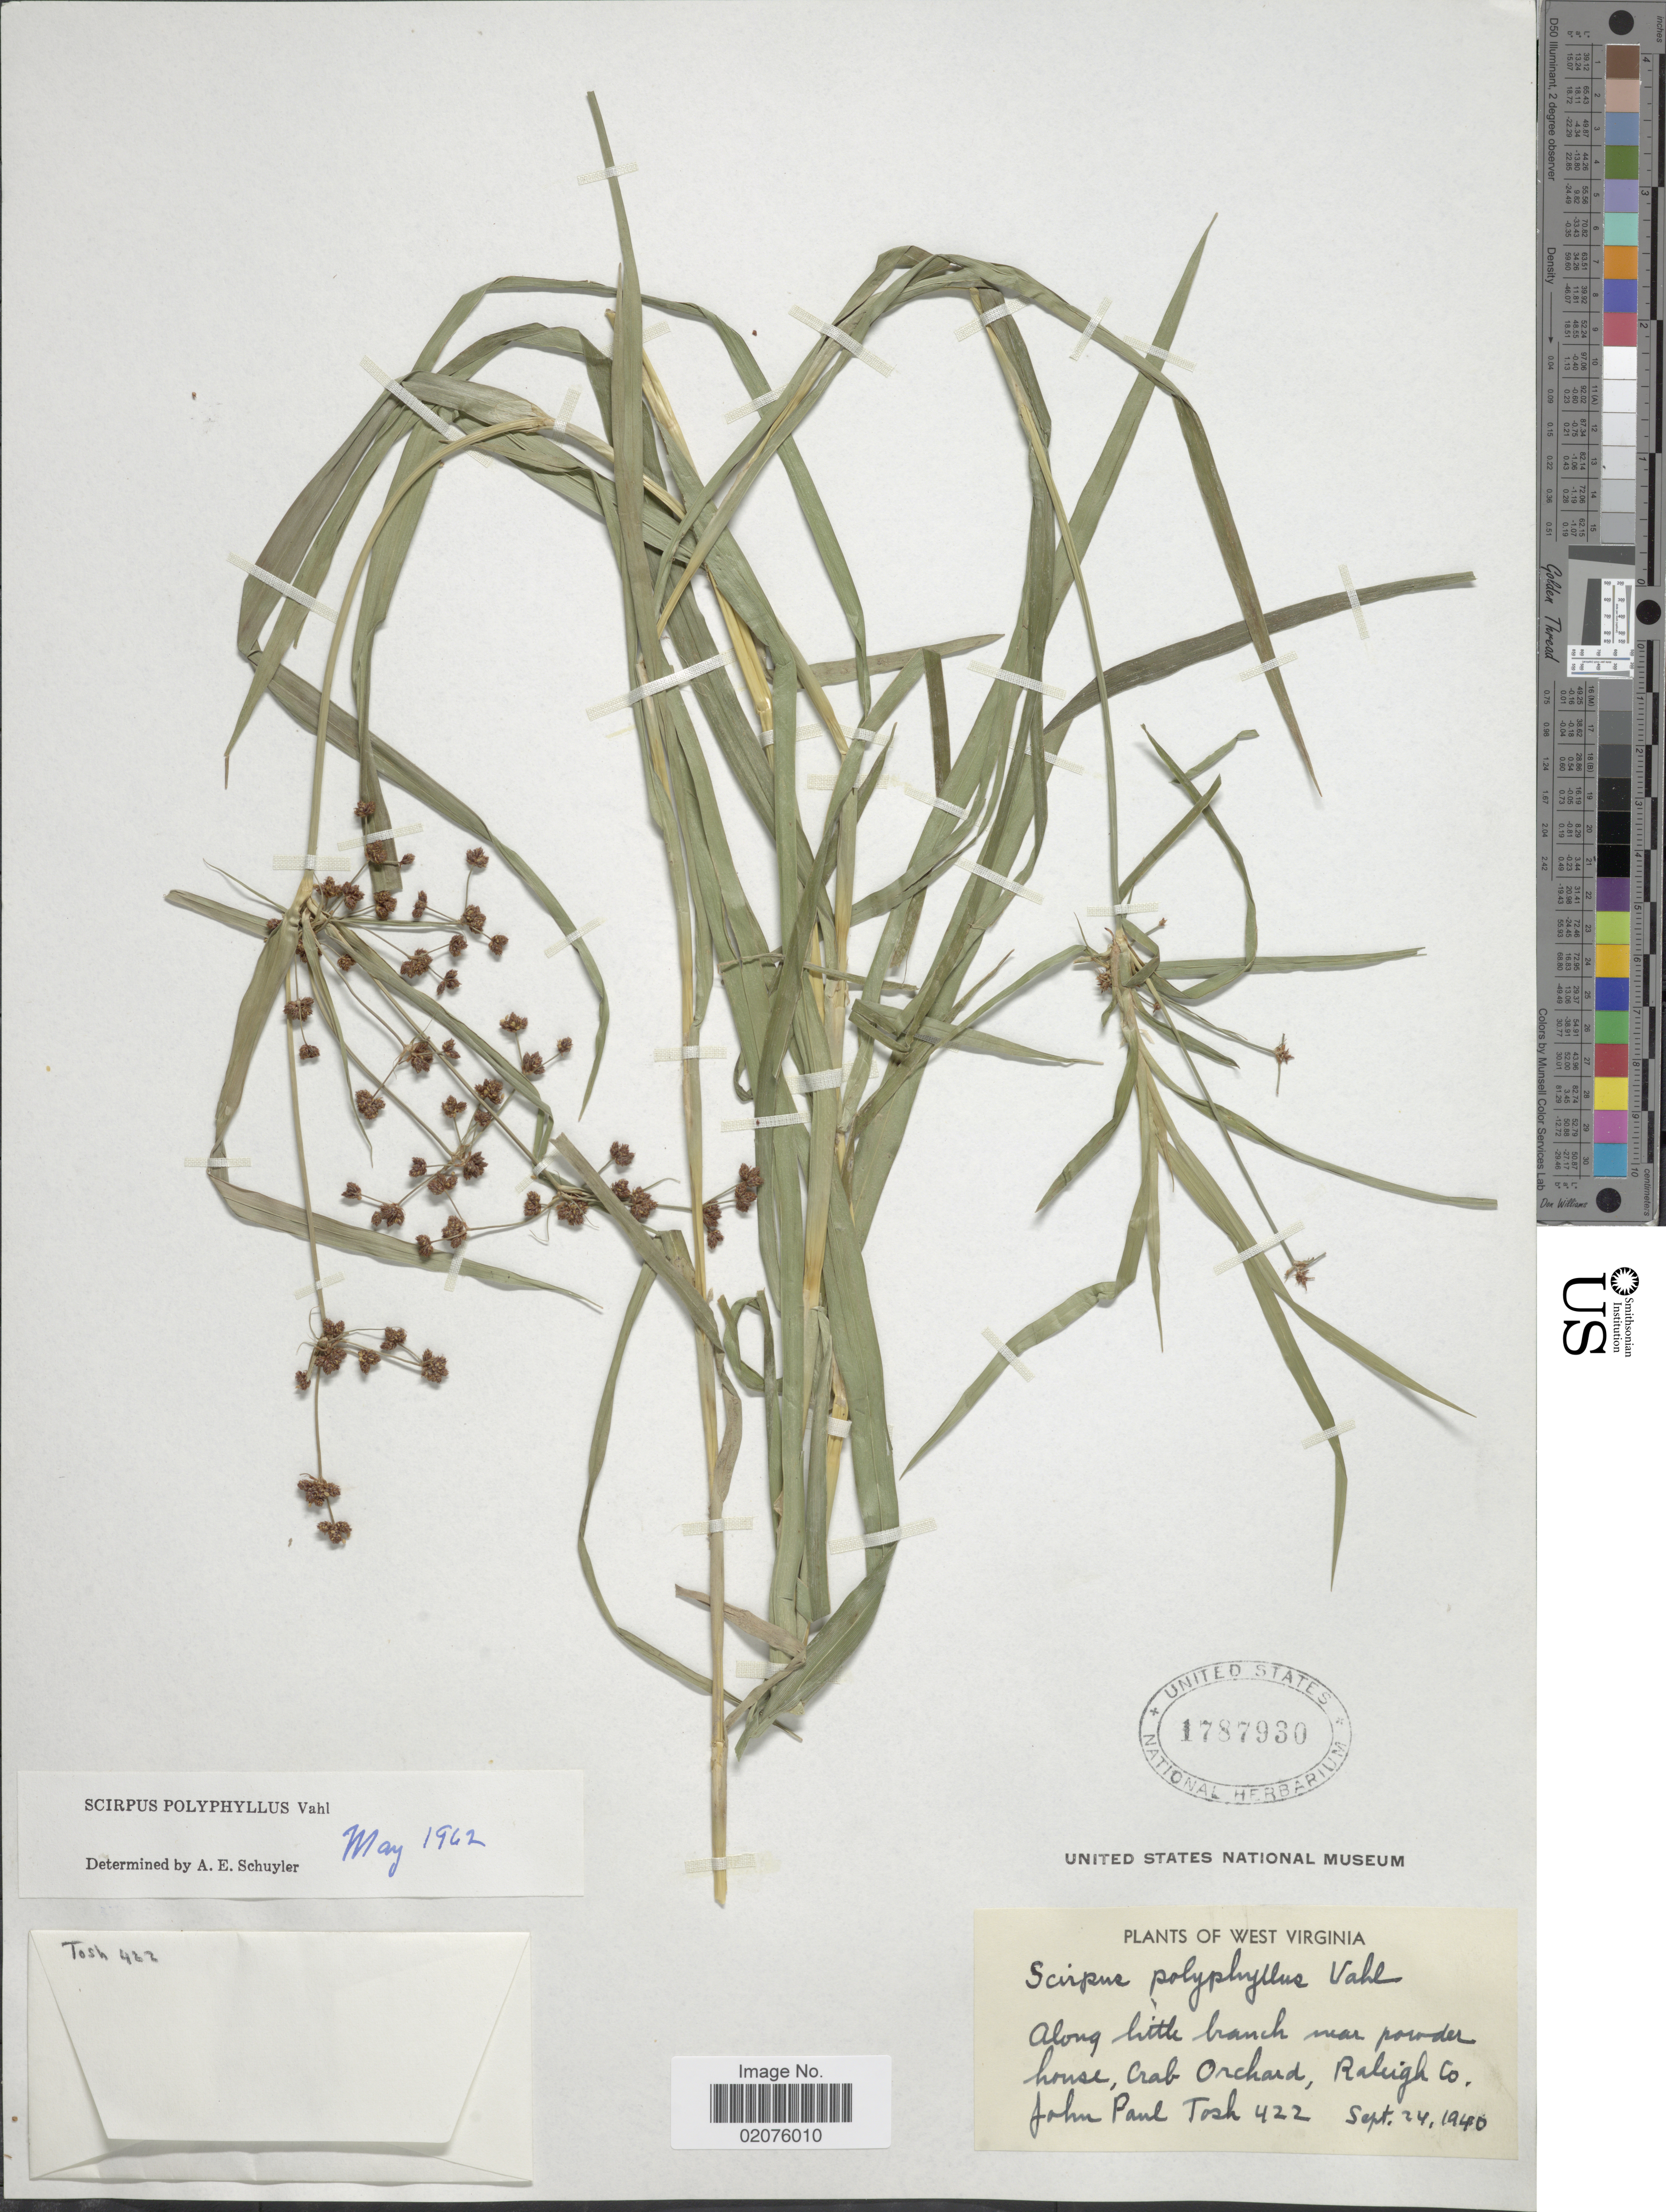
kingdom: Plantae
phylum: Tracheophyta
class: Liliopsida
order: Poales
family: Cyperaceae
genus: Scirpus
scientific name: Scirpus polyphyllus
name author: Vahl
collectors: J. Tosh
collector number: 422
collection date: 1940-09-24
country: United States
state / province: West Virginia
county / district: Raleigh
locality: Along little branch near powder house, Crab Orchard, Raleigh Co.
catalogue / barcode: US 1787930